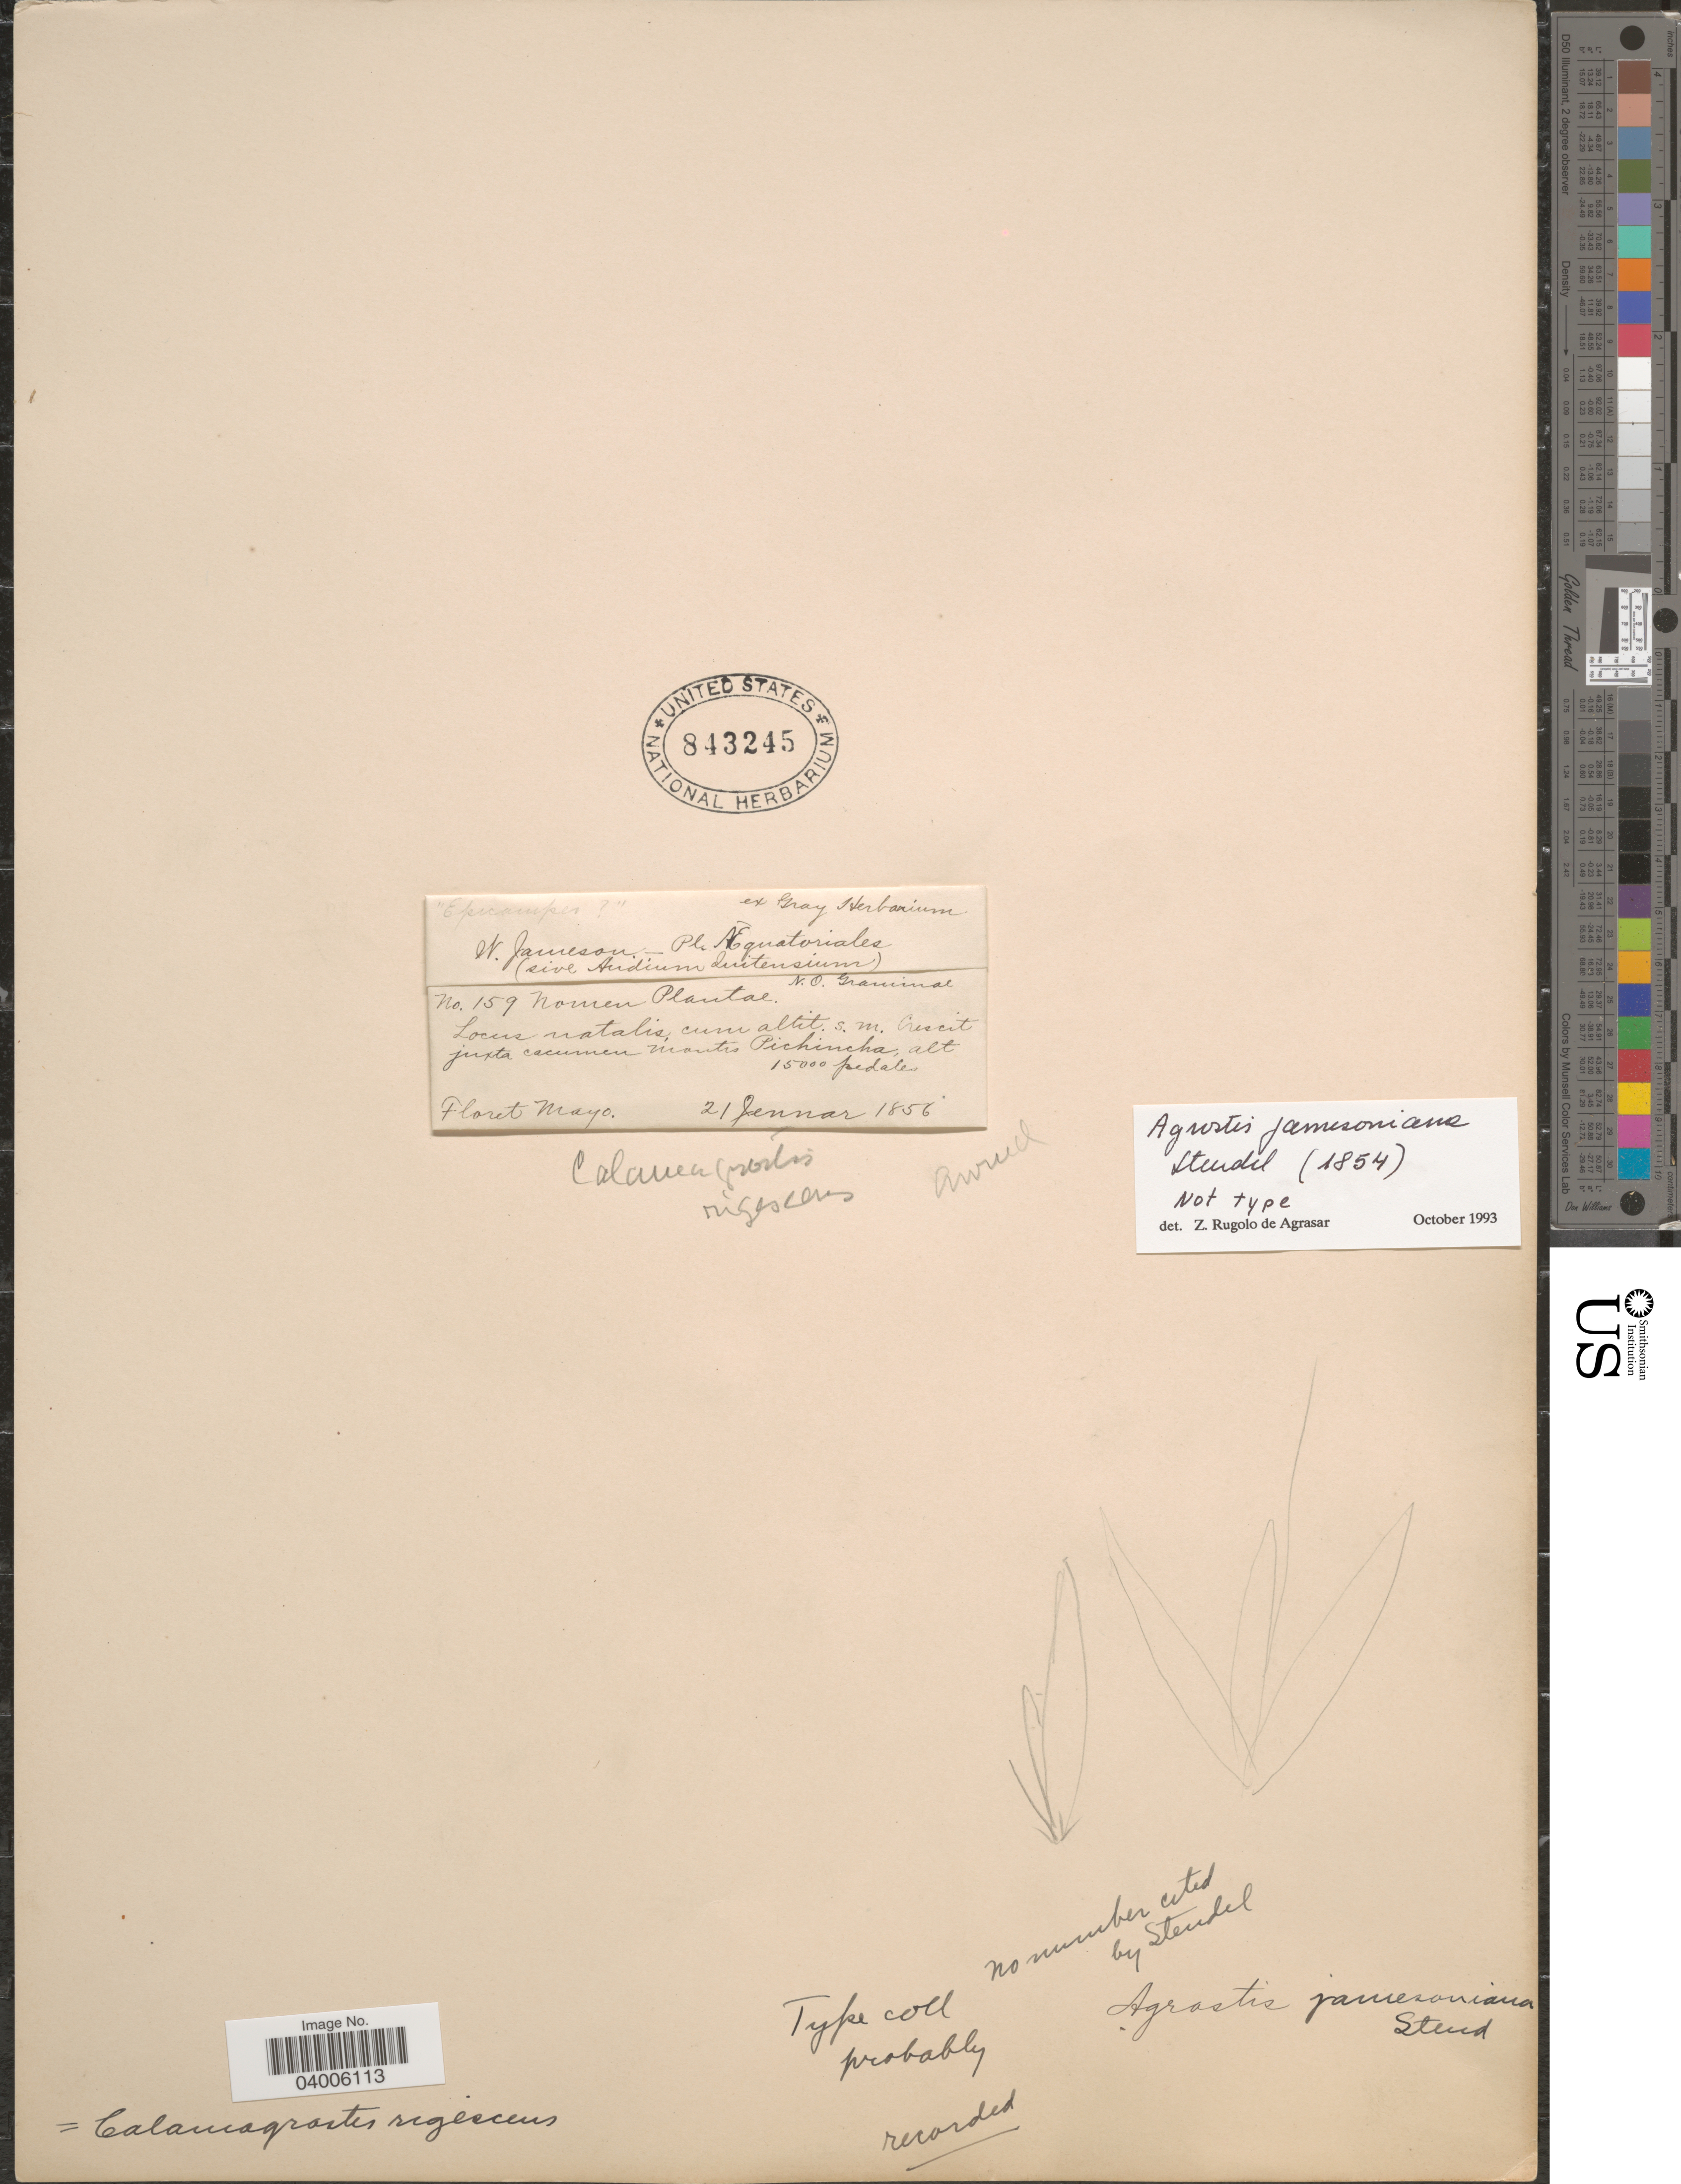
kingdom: Plantae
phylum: Tracheophyta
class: Liliopsida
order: Poales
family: Poaceae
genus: Cinnagrostis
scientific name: Cinnagrostis rigescens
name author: (J. Presl) P.M. Peterson et al.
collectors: W. Jameson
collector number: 159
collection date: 1856-01-21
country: Ecuador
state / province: Pichincha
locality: Æquatoriales. Locus natalis cum altit. s.m. Crescit juxta cacumen montis Pichincha.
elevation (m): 4572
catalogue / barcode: US 843245